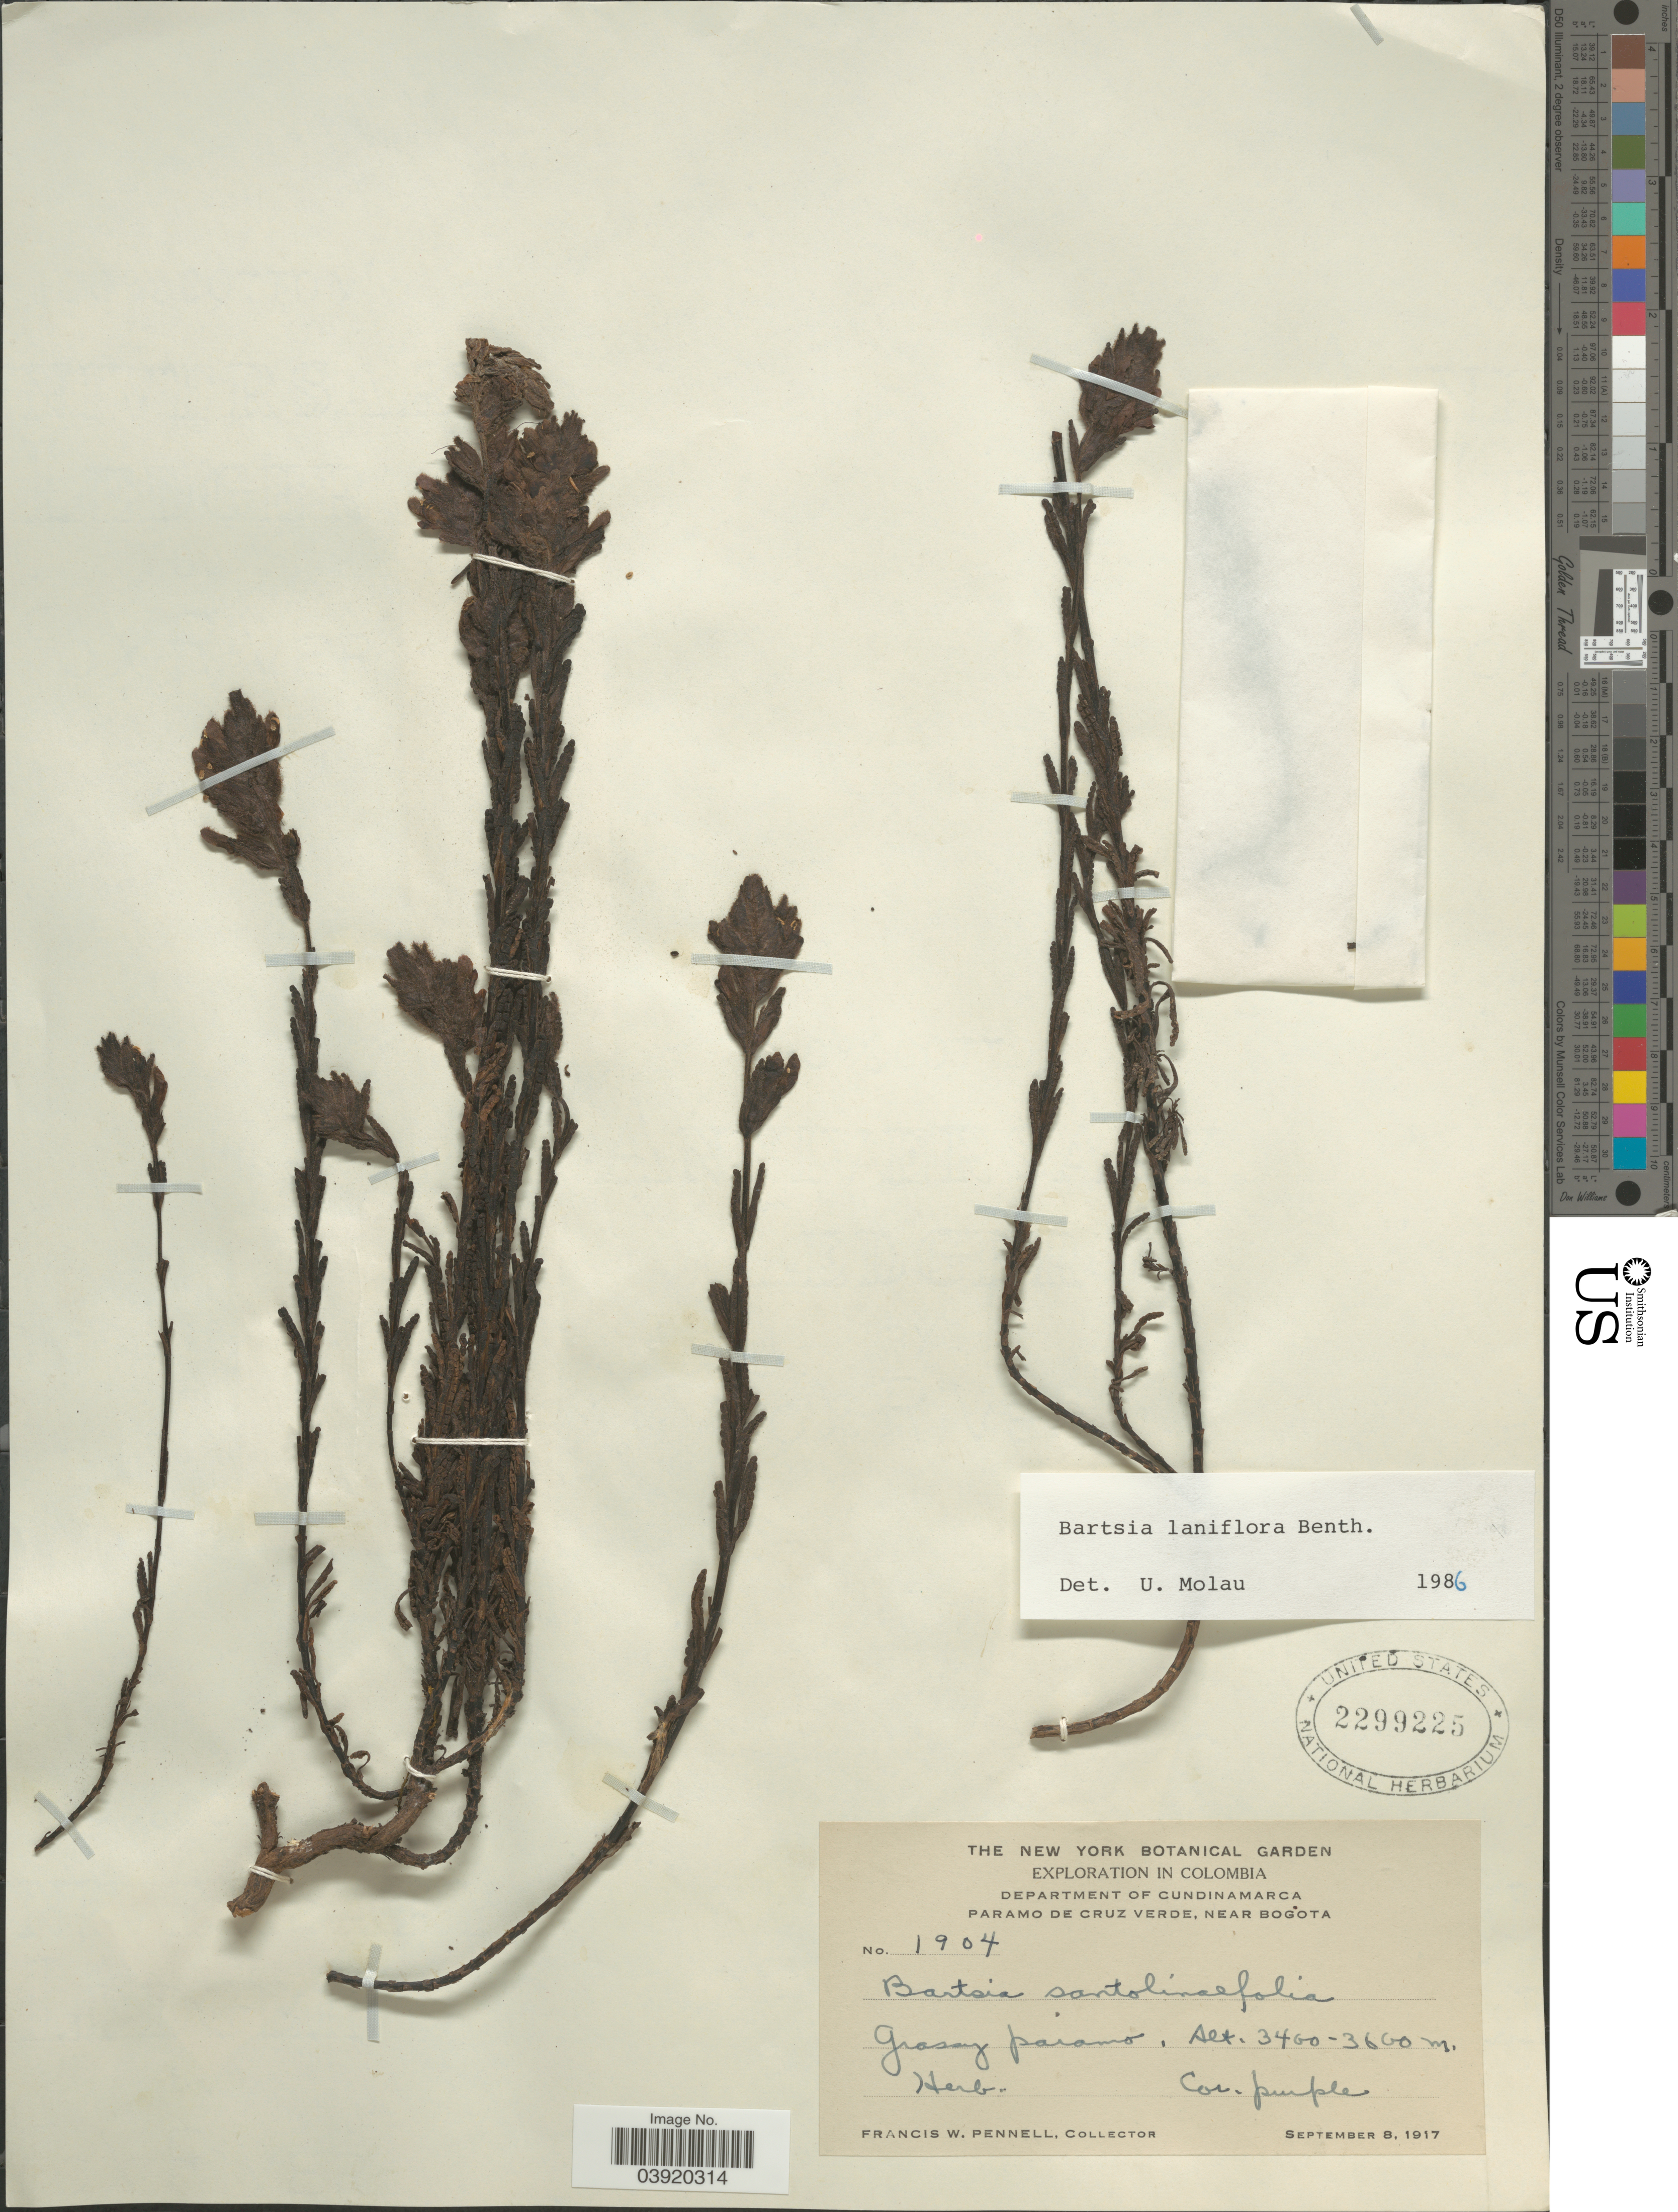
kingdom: Plantae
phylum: Tracheophyta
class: Magnoliopsida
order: Lamiales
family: Orobanchaceae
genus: Bartsia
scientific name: Bartsia laniflora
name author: Benth.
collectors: F. W. Pennell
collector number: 1904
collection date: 1917-09-08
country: Colombia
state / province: Cundinamarca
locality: Department of Cundinamarca. Paramo de Cruz Verde, near Bogota.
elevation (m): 3400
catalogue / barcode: US 2299225